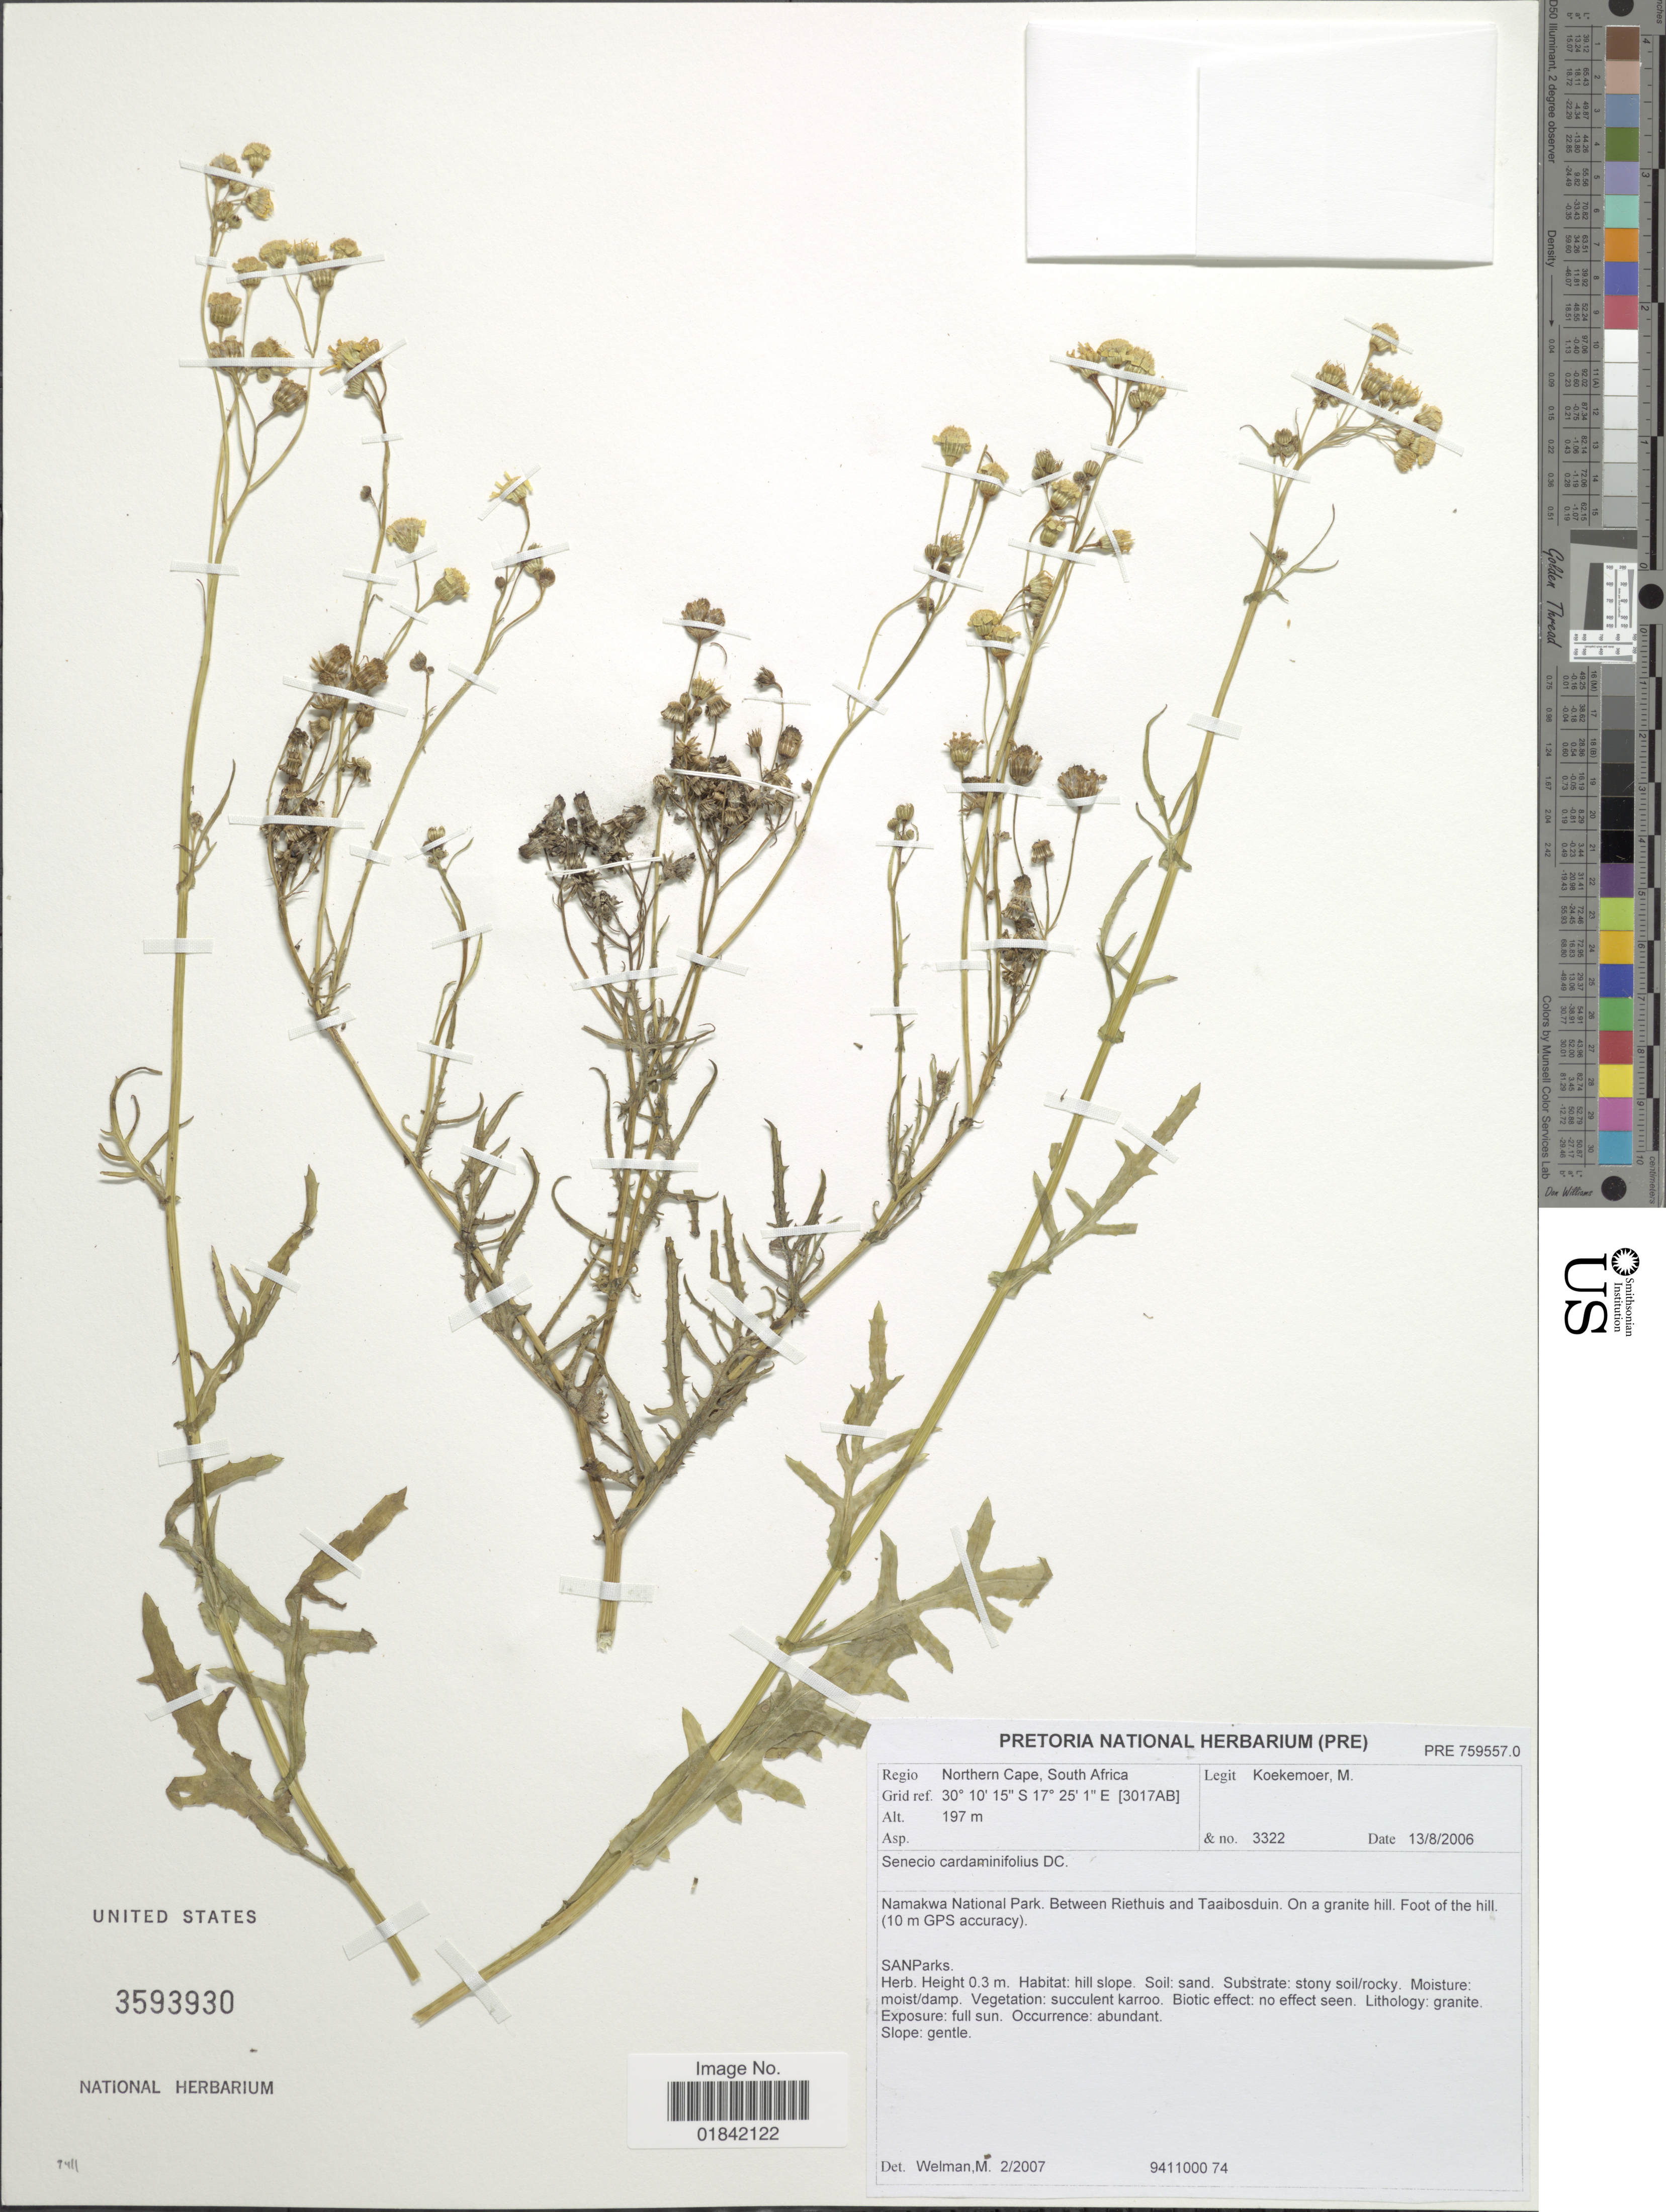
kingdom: Plantae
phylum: Tracheophyta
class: Magnoliopsida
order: Asterales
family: Asteraceae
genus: Senecio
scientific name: Senecio cardaminifolius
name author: DC.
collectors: M. Koekemoer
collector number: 3322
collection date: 2006-08-13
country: South Africa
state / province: Northern Cape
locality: Namakwa National Park, between Riethuis and Taaibosduin, on a granite hill, foot of the hill (10 m GPS accuracy)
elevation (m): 197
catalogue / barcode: US 3593930